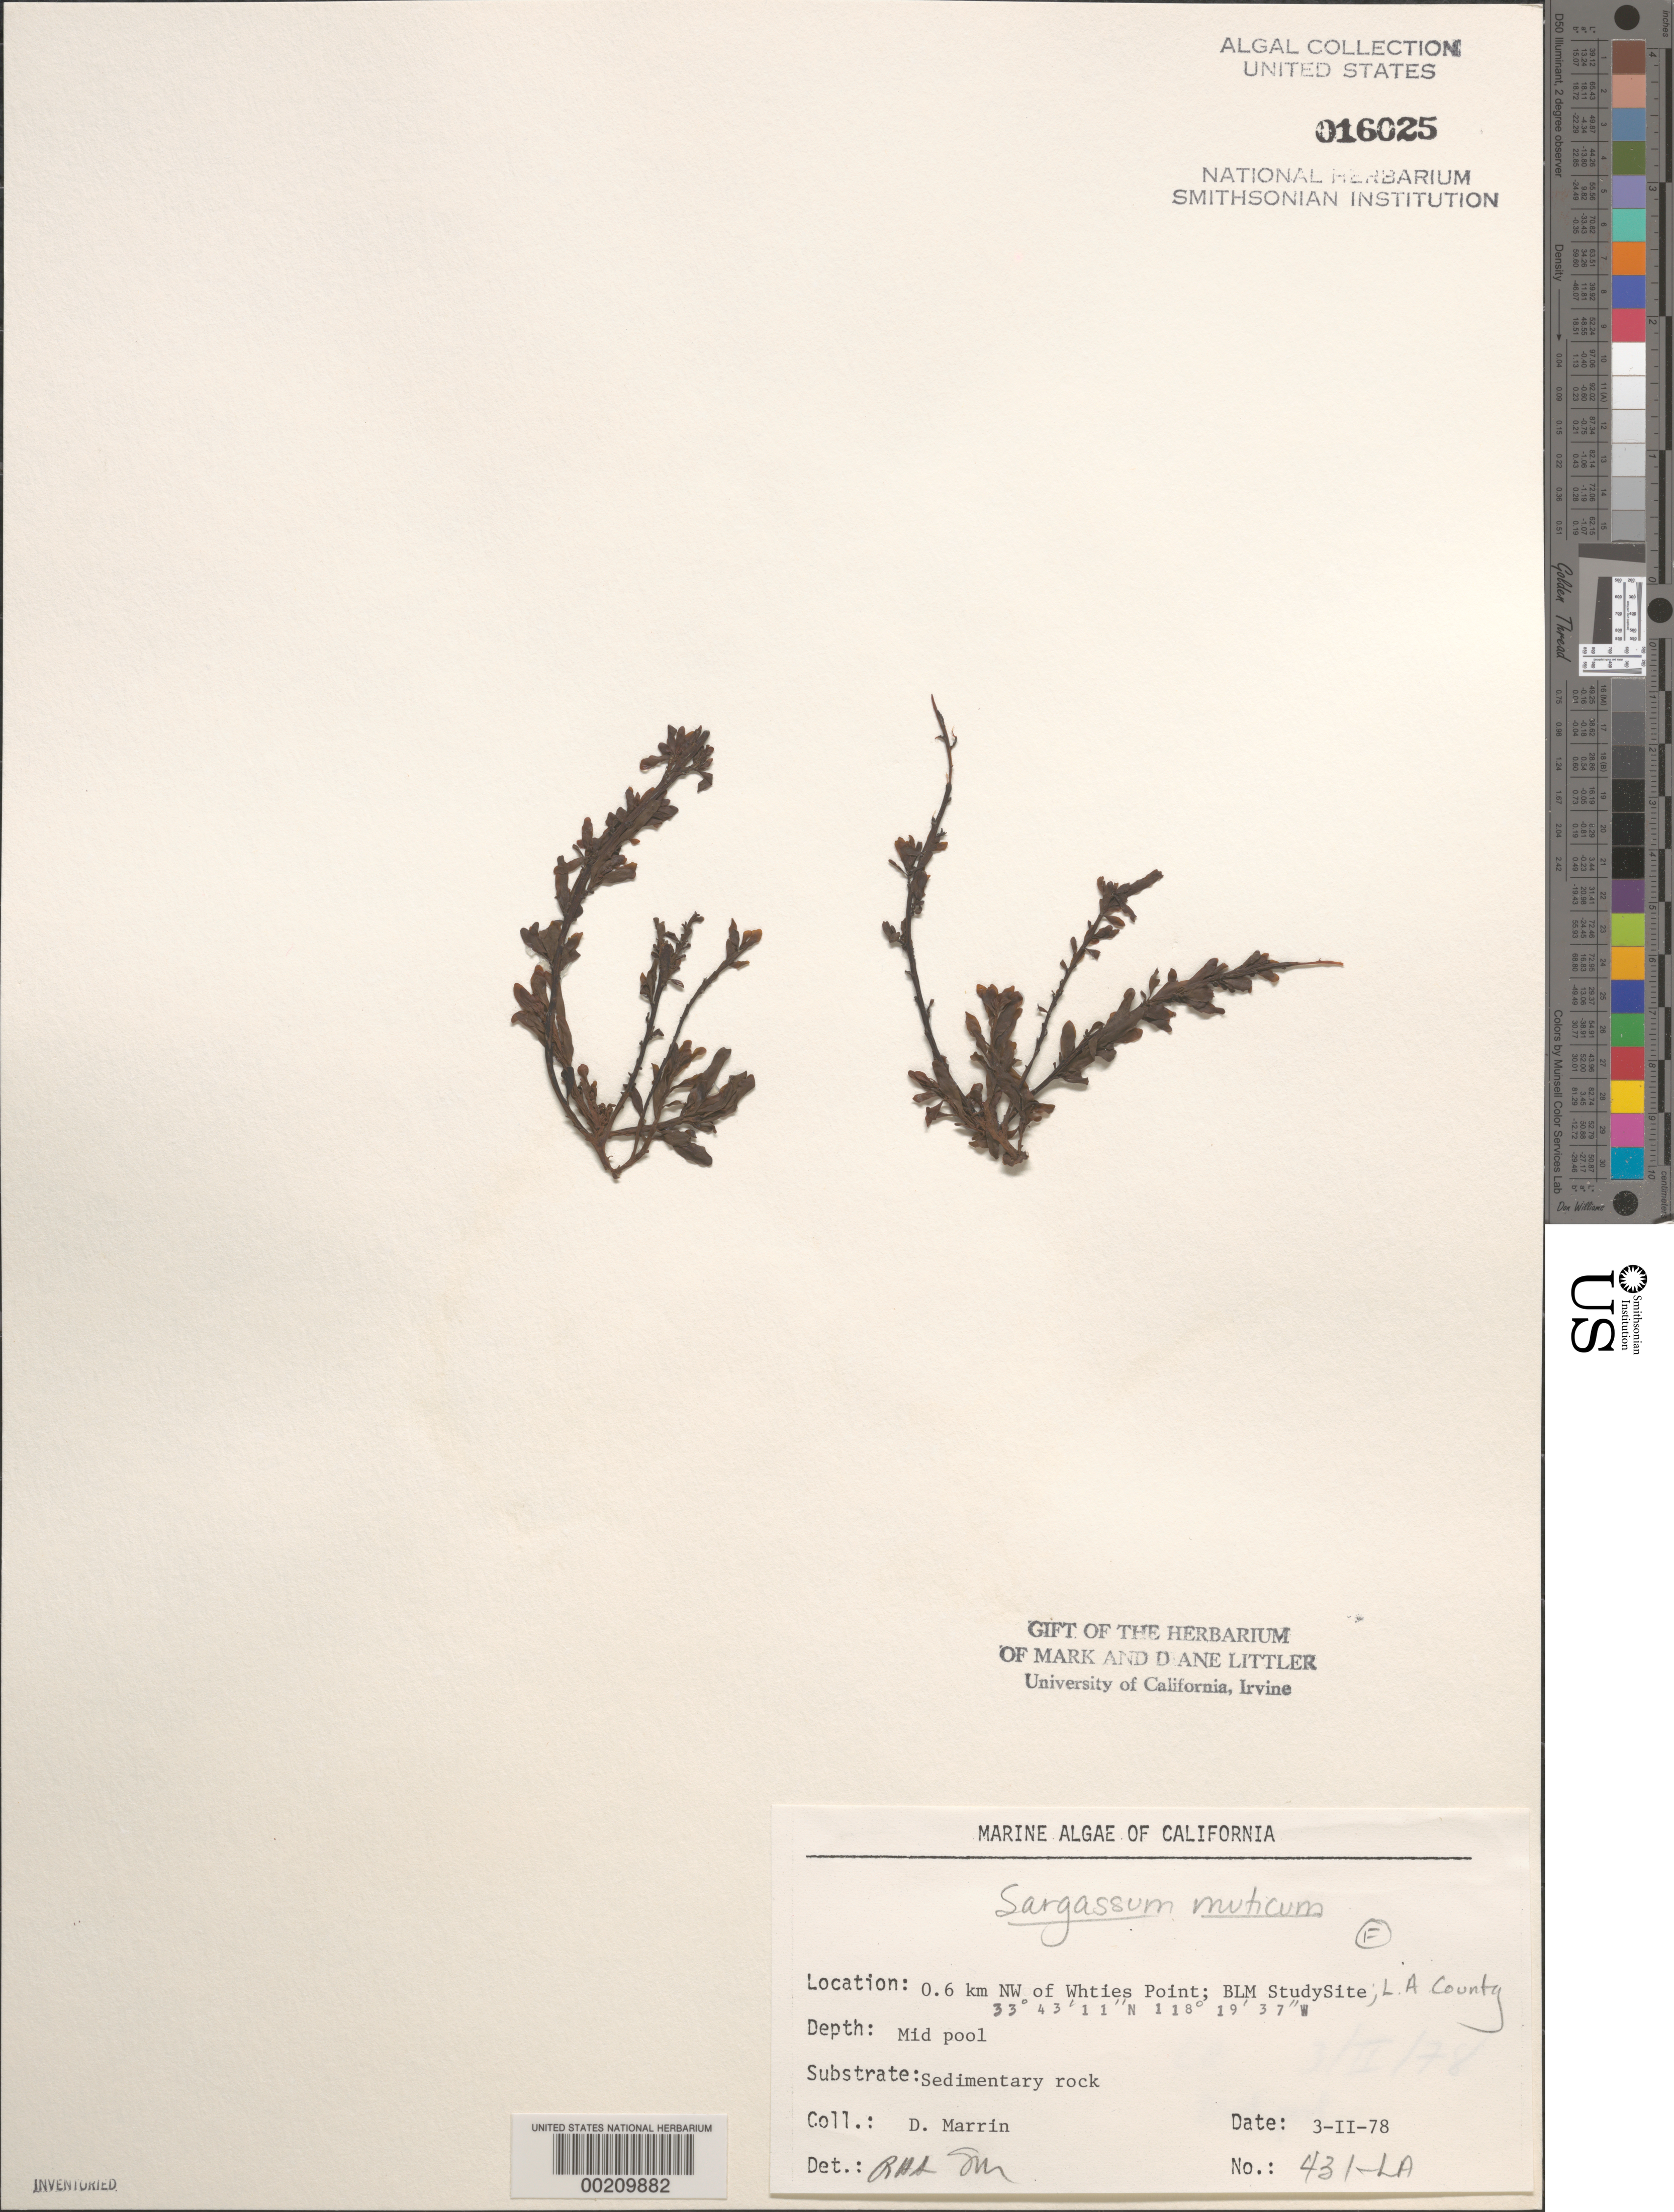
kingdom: Chromista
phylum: Ochrophyta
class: Phaeophyceae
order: Fucales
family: Sargassaceae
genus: Sargassum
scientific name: Sargassum muticum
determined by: Sims, Robert H.; Murray, S. N.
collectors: D. Marrin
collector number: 431-la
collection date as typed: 03 Feb 1978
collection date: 1978-02-03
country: United States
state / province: California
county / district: Los Angeles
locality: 0.6 km northwest of Whites Point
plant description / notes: BLM-SOCALBIGHT Rocky Intertidal Survey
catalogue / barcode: US 16025